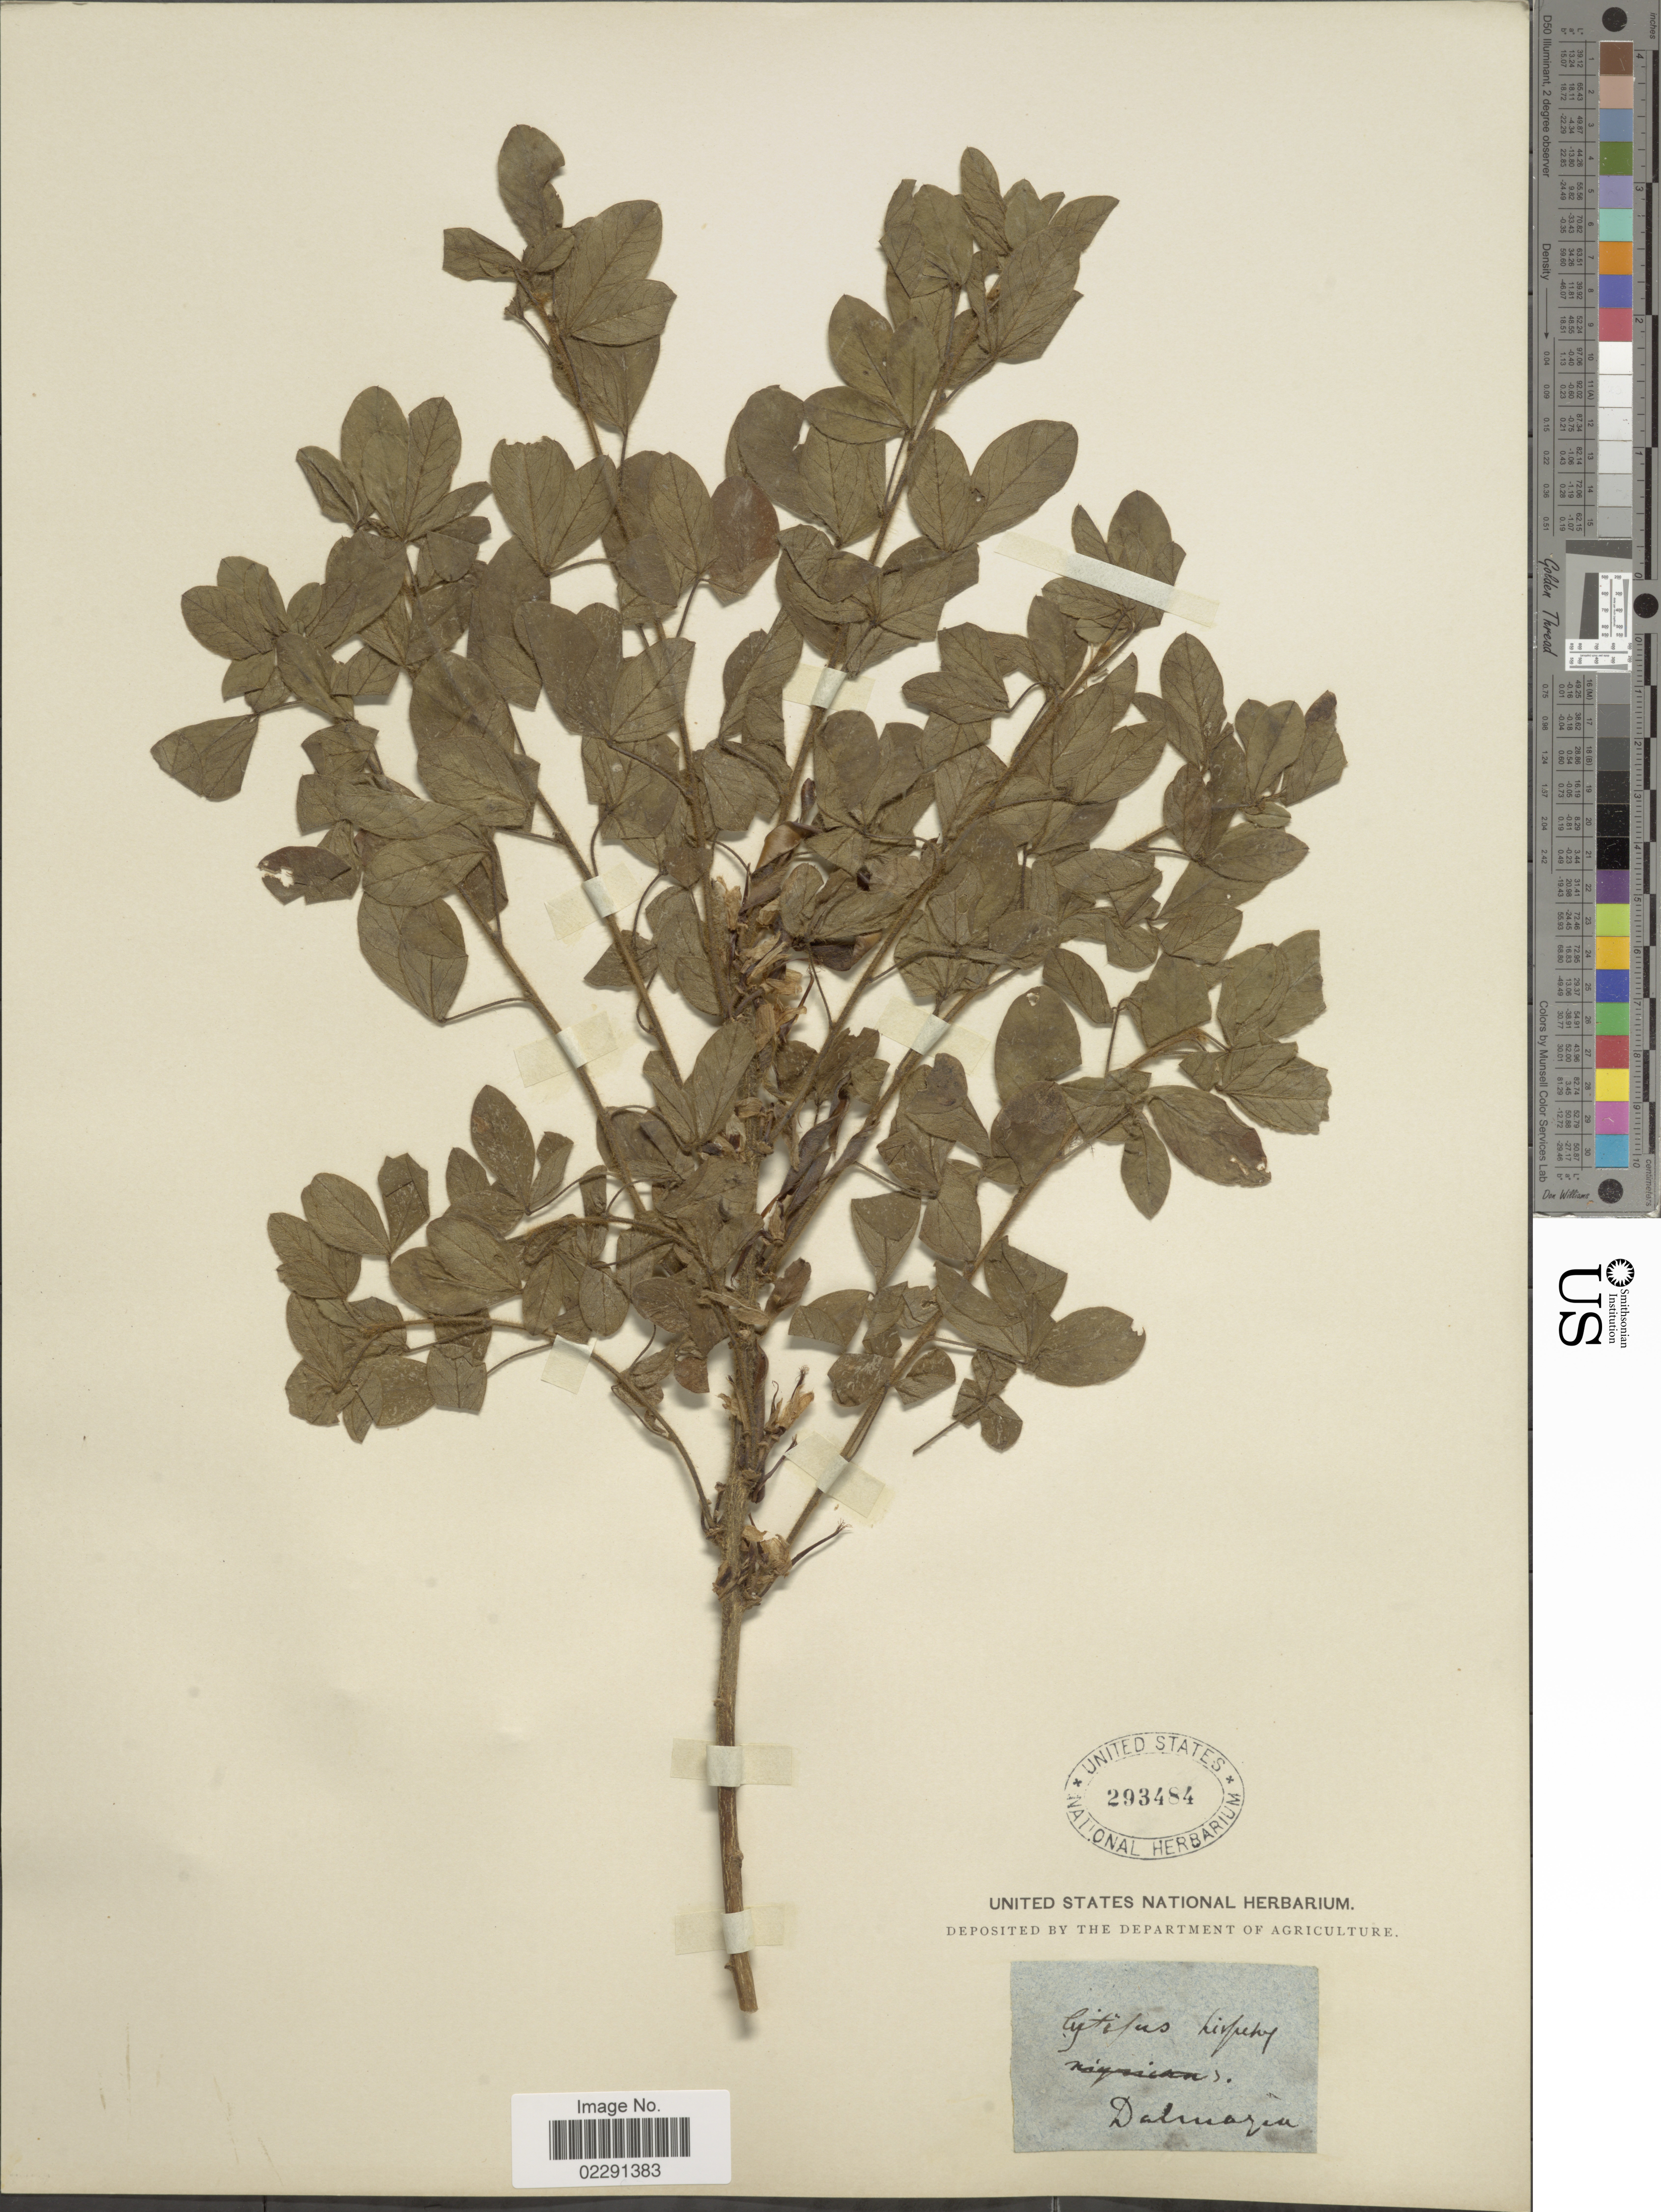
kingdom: Plantae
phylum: Tracheophyta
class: Magnoliopsida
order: Fabales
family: Fabaceae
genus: Cytisus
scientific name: Cytisus hirsutus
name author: L.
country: Croatia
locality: Dalmazia. [interpreted]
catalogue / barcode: US 293484